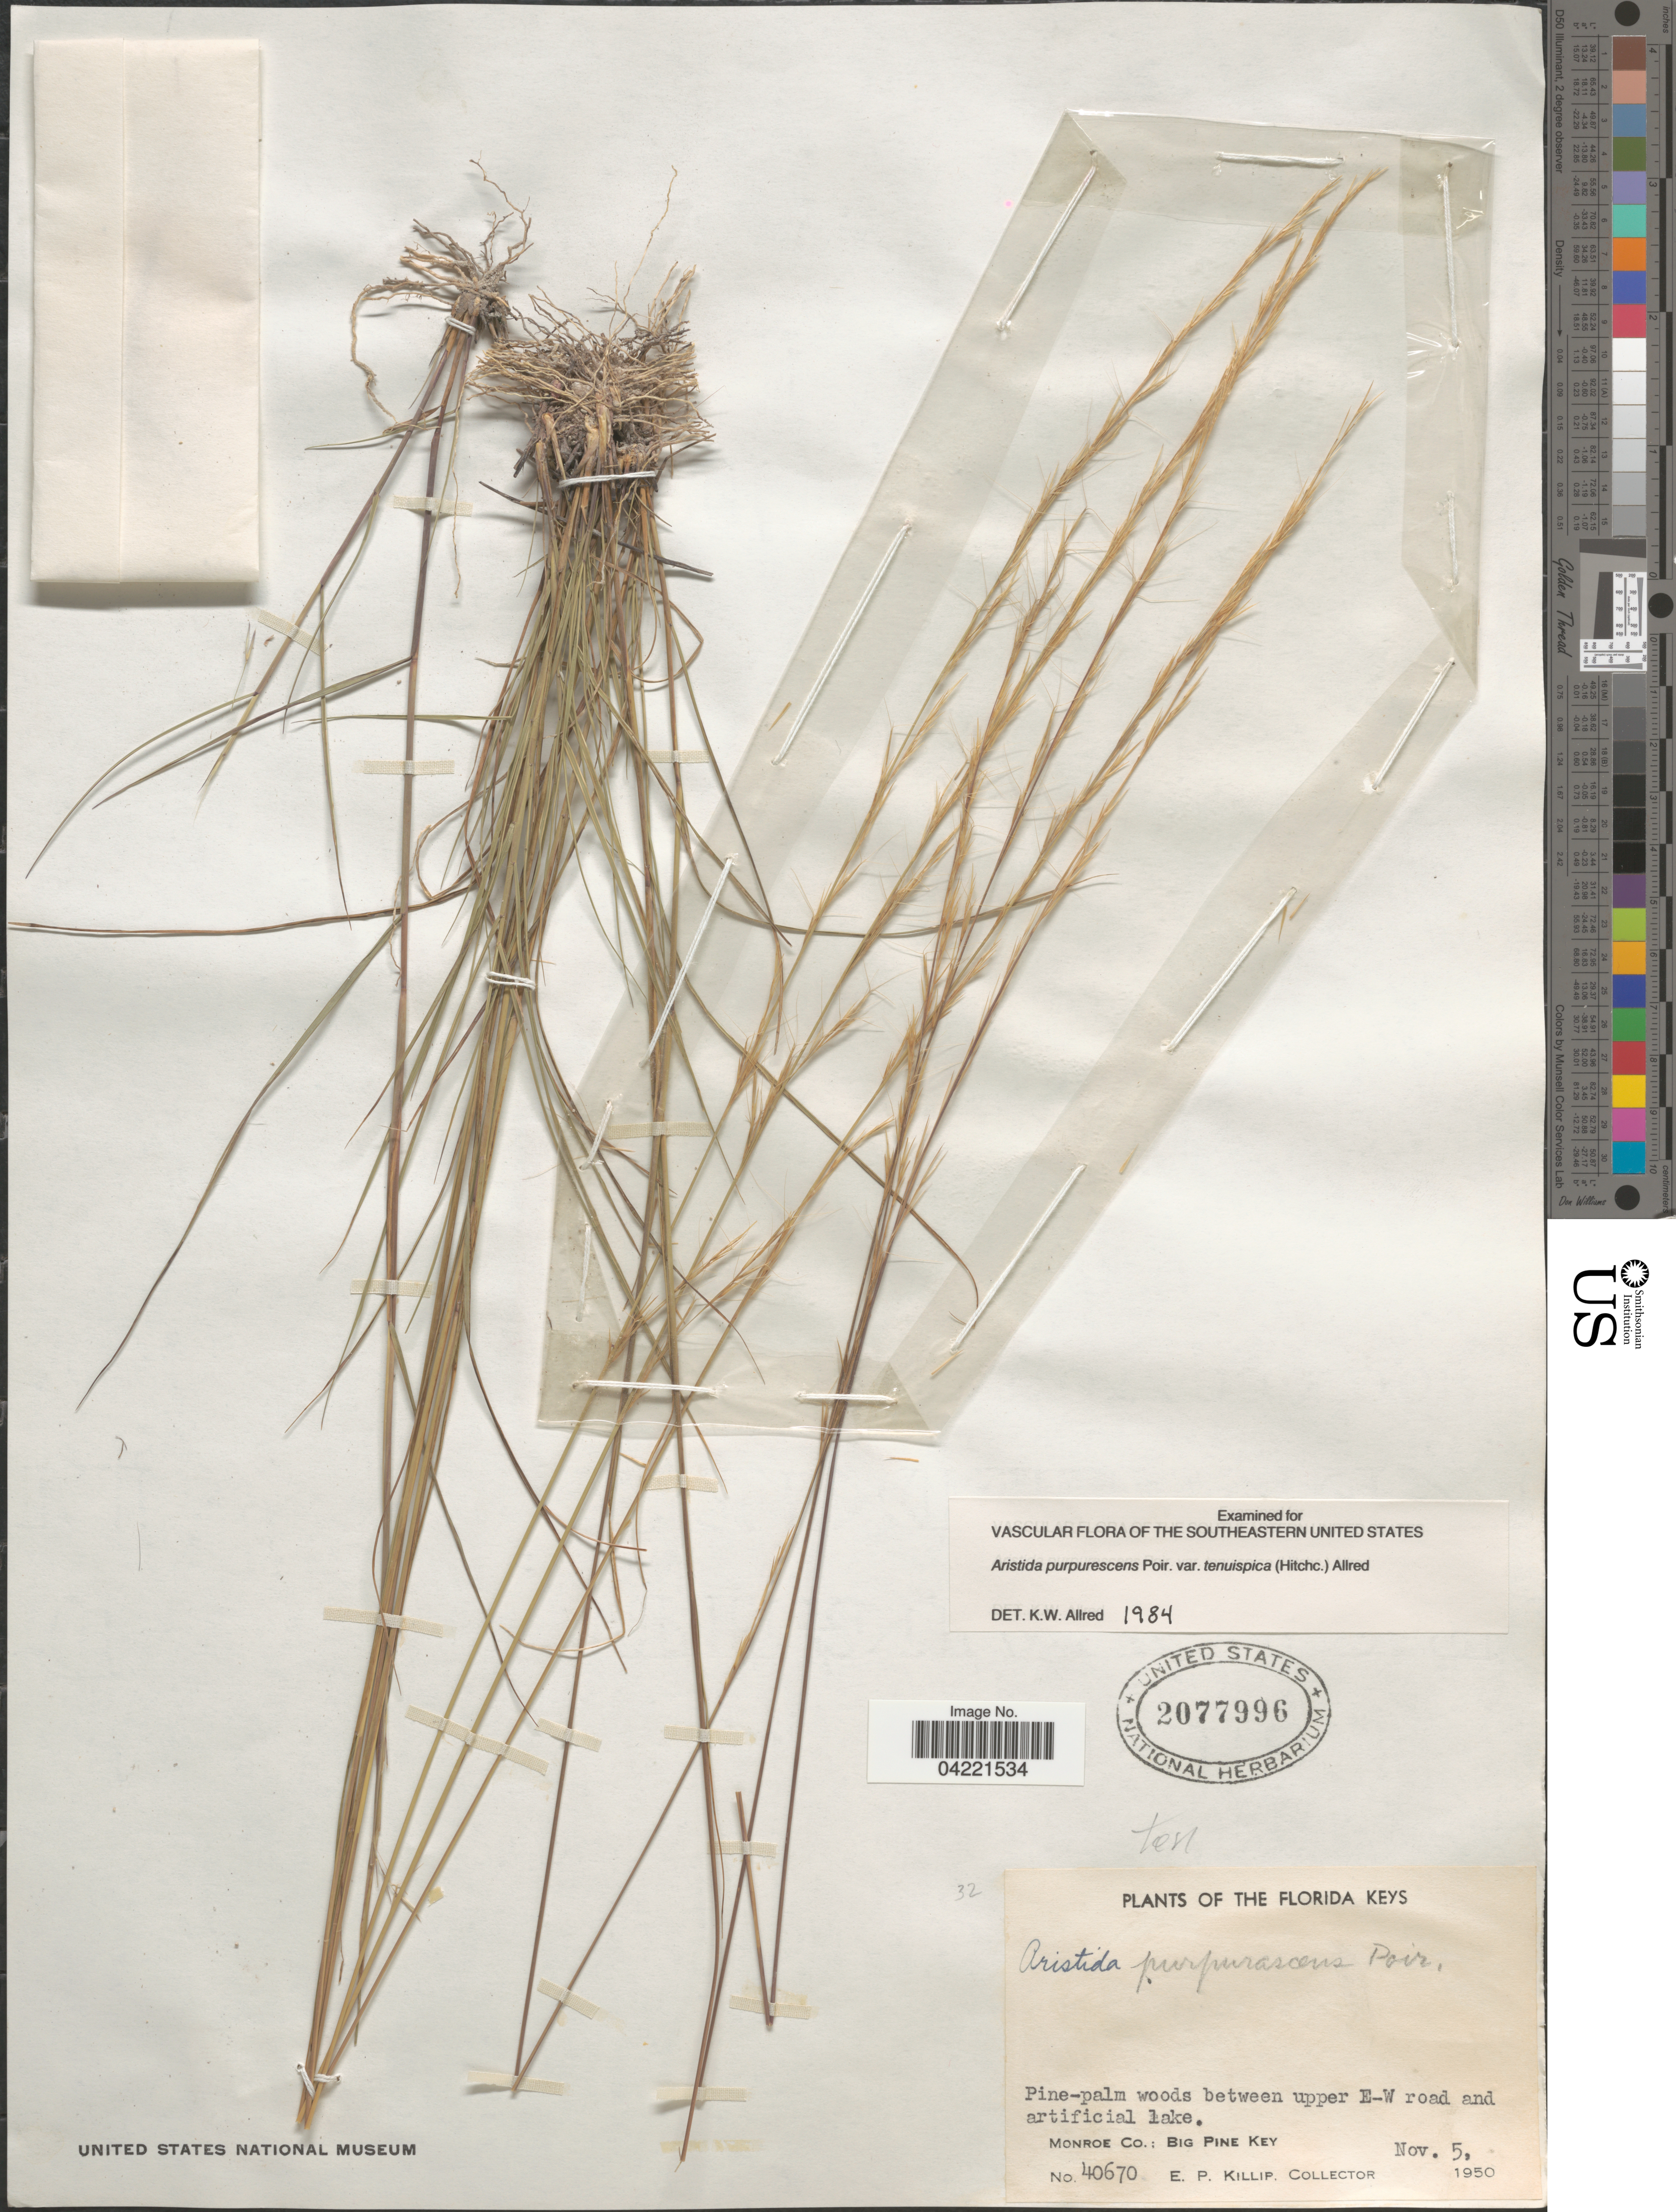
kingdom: Plantae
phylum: Tracheophyta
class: Liliopsida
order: Poales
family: Poaceae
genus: Aristida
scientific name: Aristida purpurascens var. tenuispica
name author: (Hitchc.) Allred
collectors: E. P. Killip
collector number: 40670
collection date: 1950-11-05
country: United States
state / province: Florida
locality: The Florida Keys. Pine-palm woods between upper E-W road and artificial lake. Monroe Co.: Big Pine Key.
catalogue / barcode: US 2077996